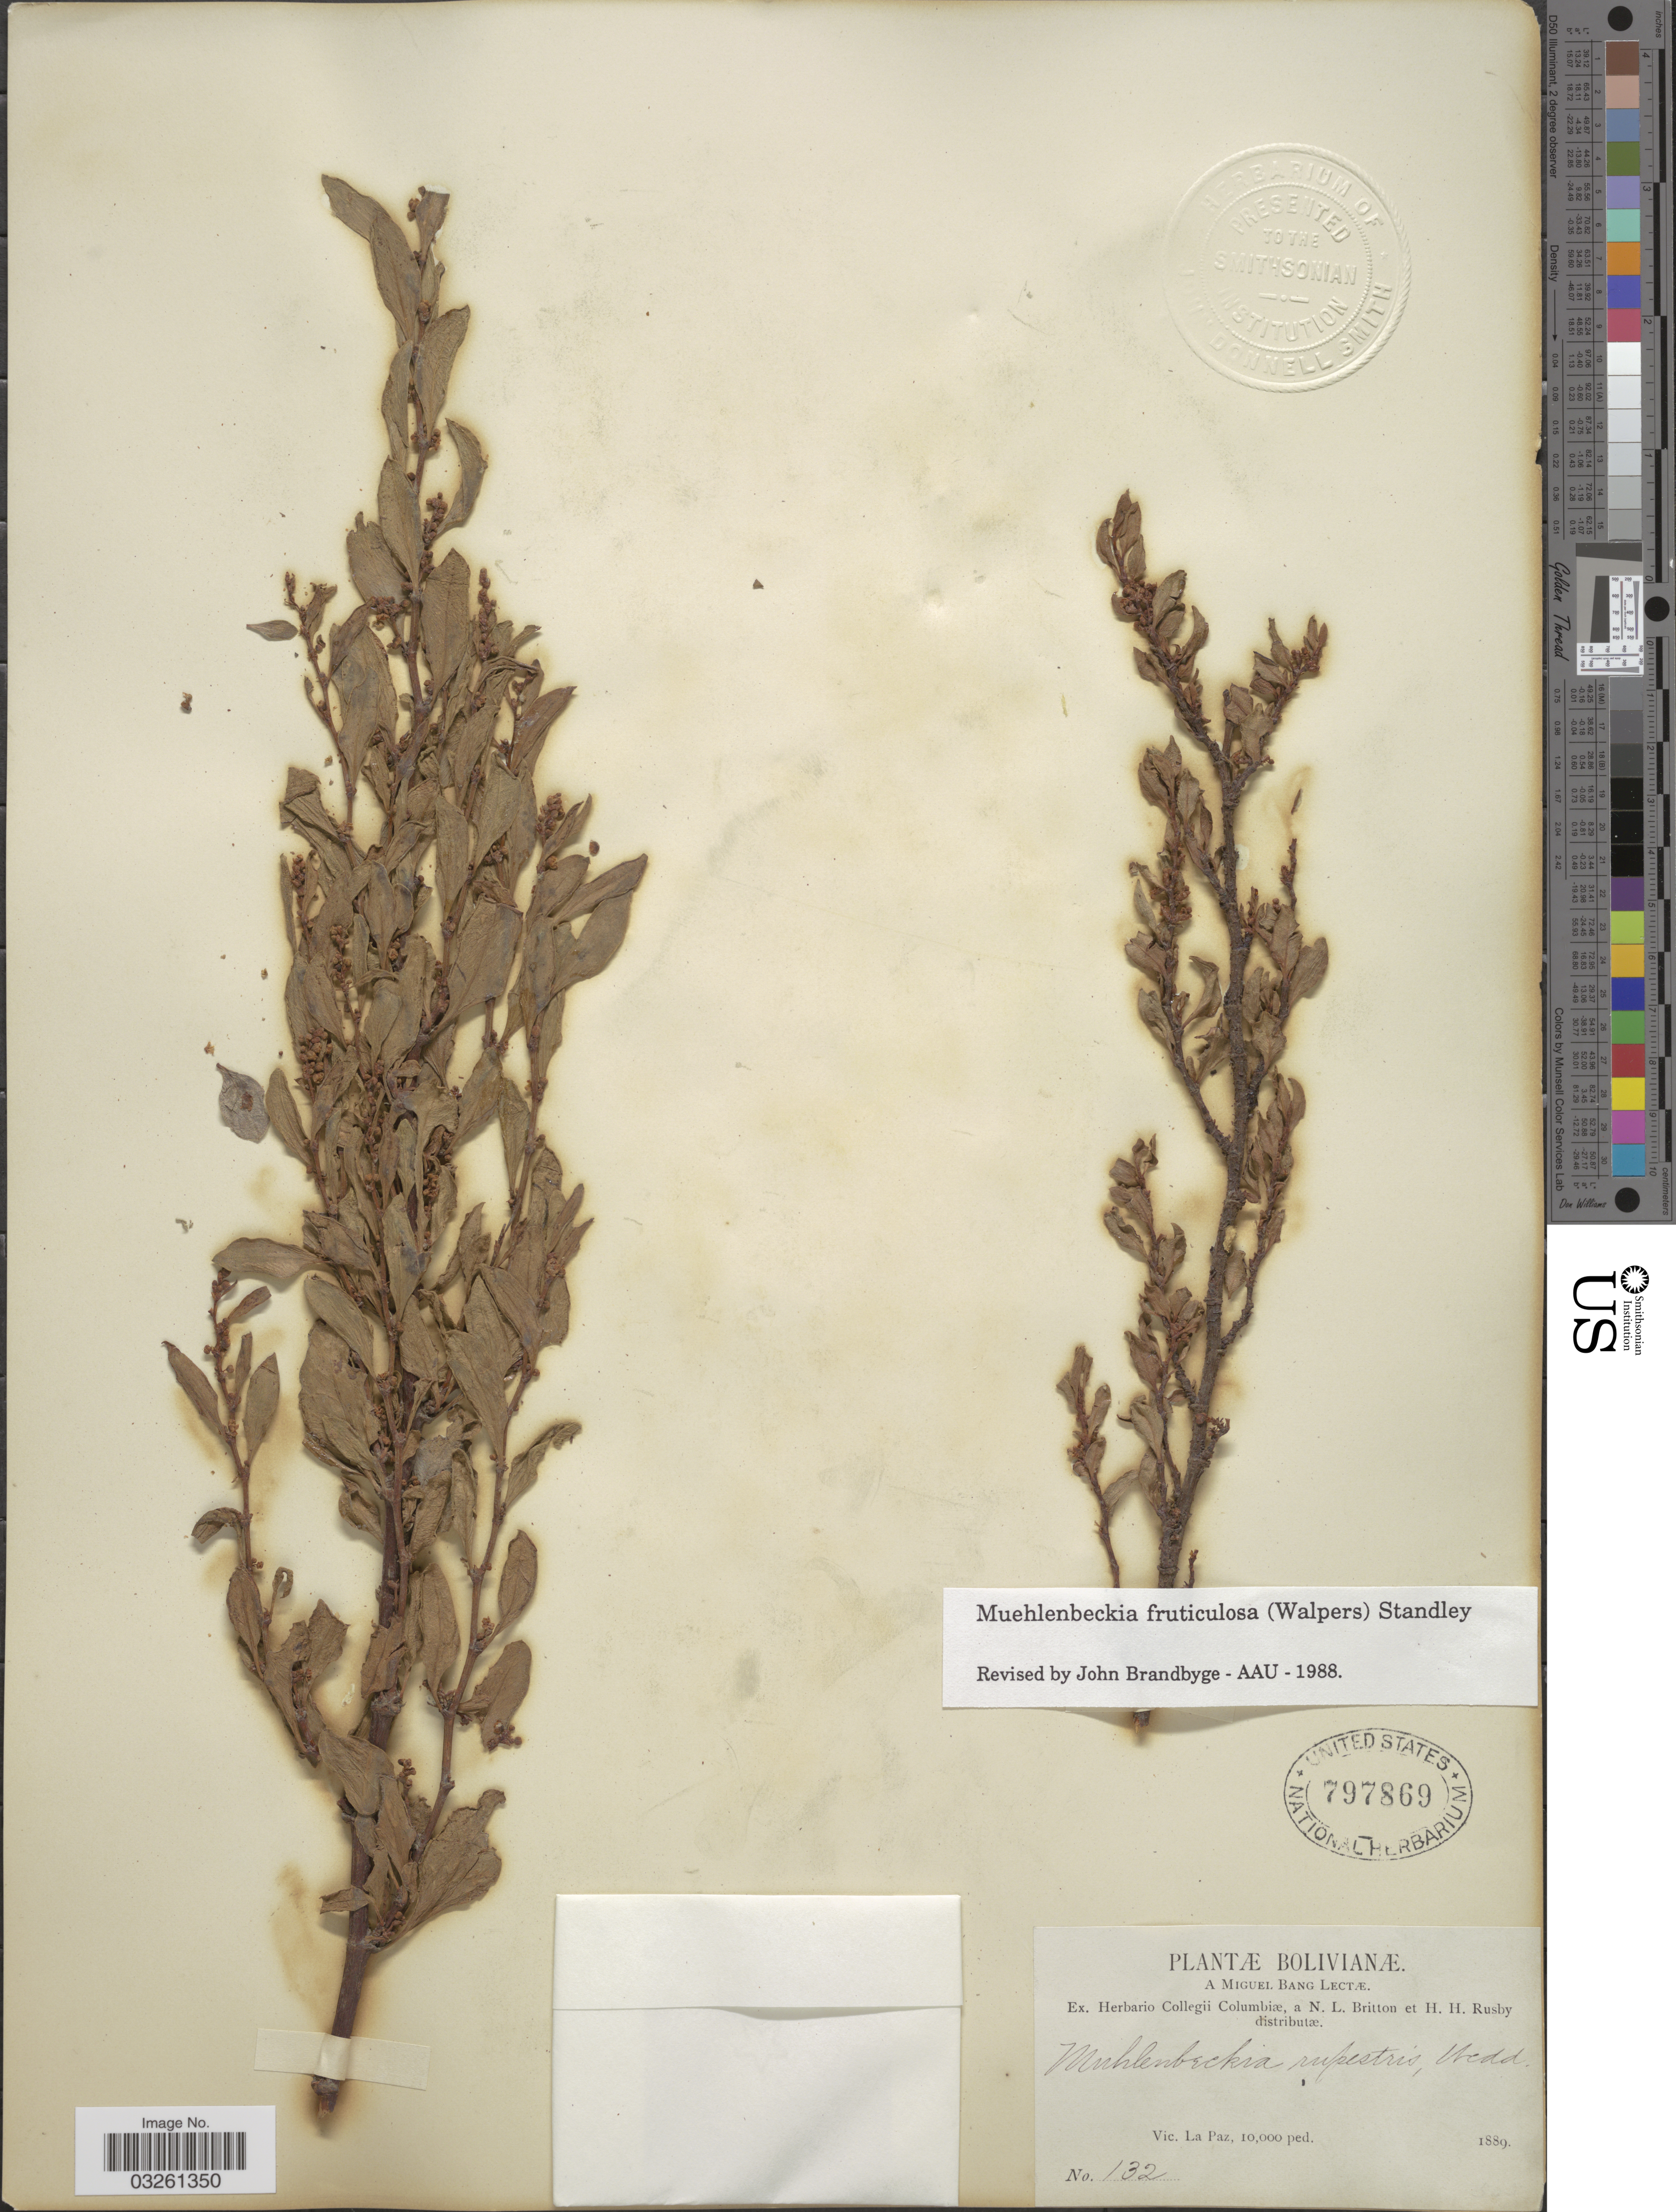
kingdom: Plantae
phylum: Tracheophyta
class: Magnoliopsida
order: Caryophyllales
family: Polygonaceae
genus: Muehlenbeckia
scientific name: Muehlenbeckia fruticulosa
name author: (Walp.) Standl.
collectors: M. Bang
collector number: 132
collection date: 1889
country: Bolivia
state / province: La Paz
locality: Bolivianæ. Vic. La Paz.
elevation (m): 3048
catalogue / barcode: US 797869